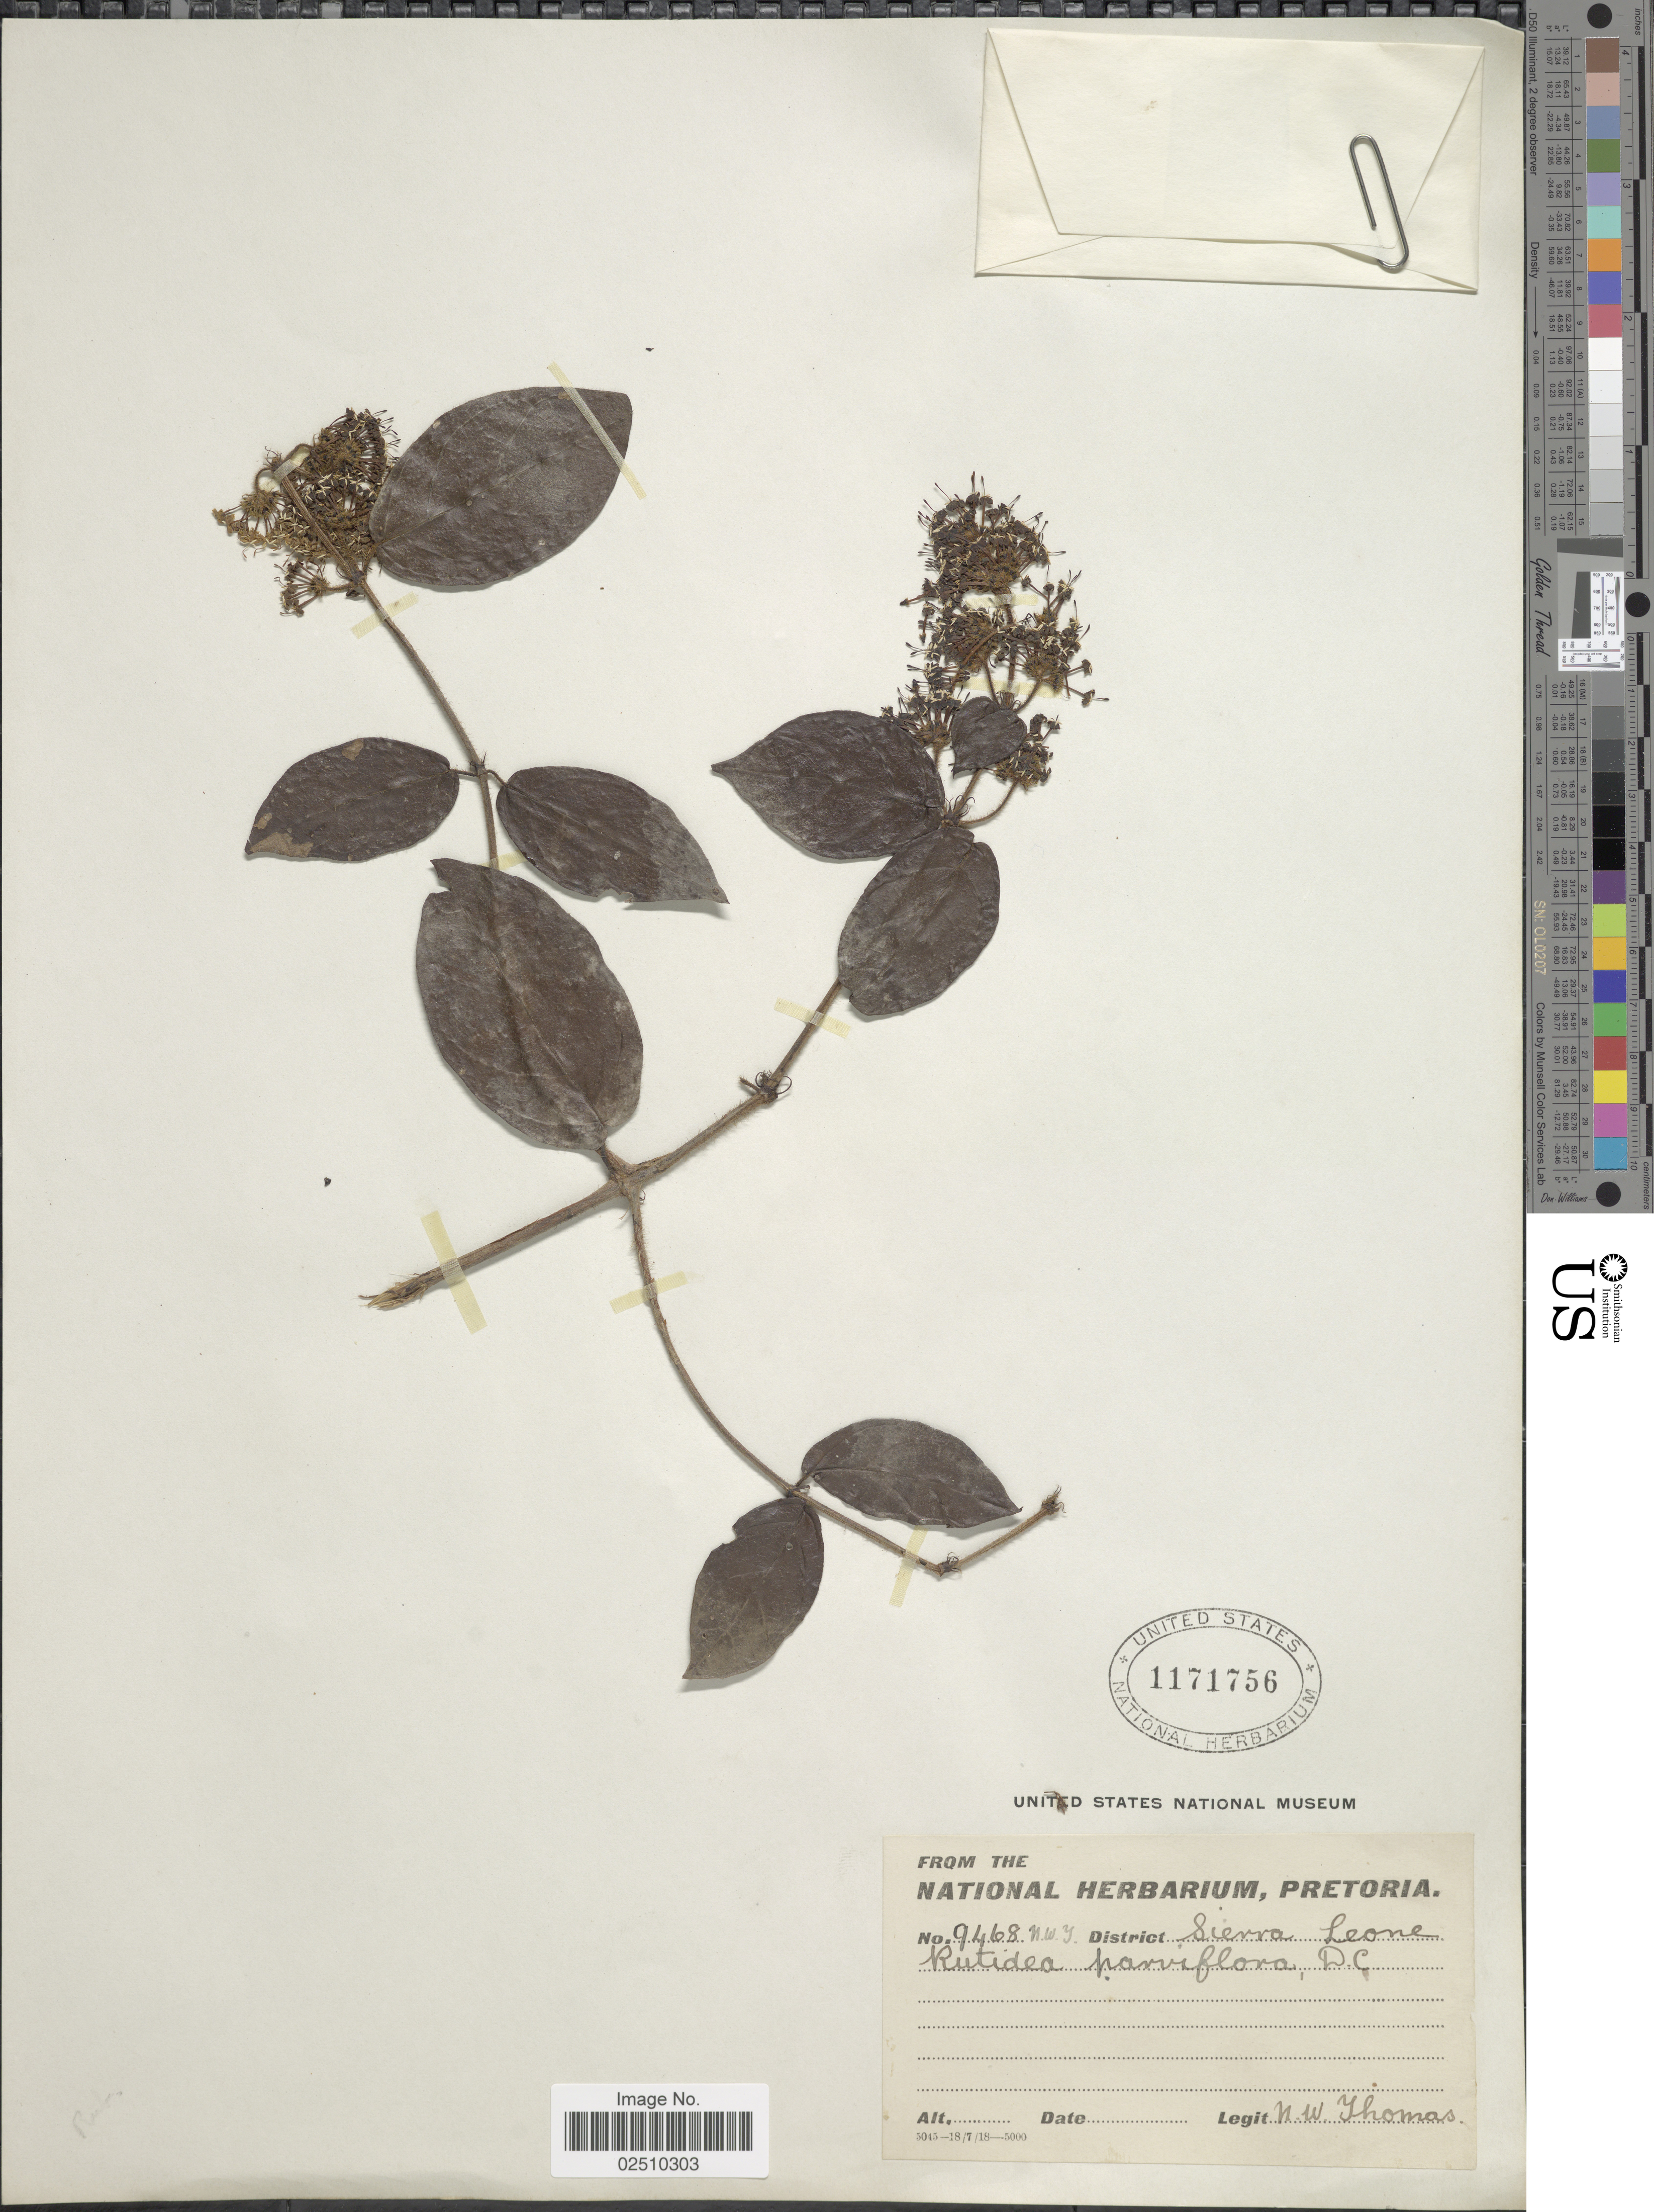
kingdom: Plantae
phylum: Tracheophyta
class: Magnoliopsida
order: Gentianales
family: Rubiaceae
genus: Rutidea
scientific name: Rutidea parviflora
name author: DC.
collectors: N. Thomas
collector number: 9468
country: Sierra Leone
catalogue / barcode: US 1171756